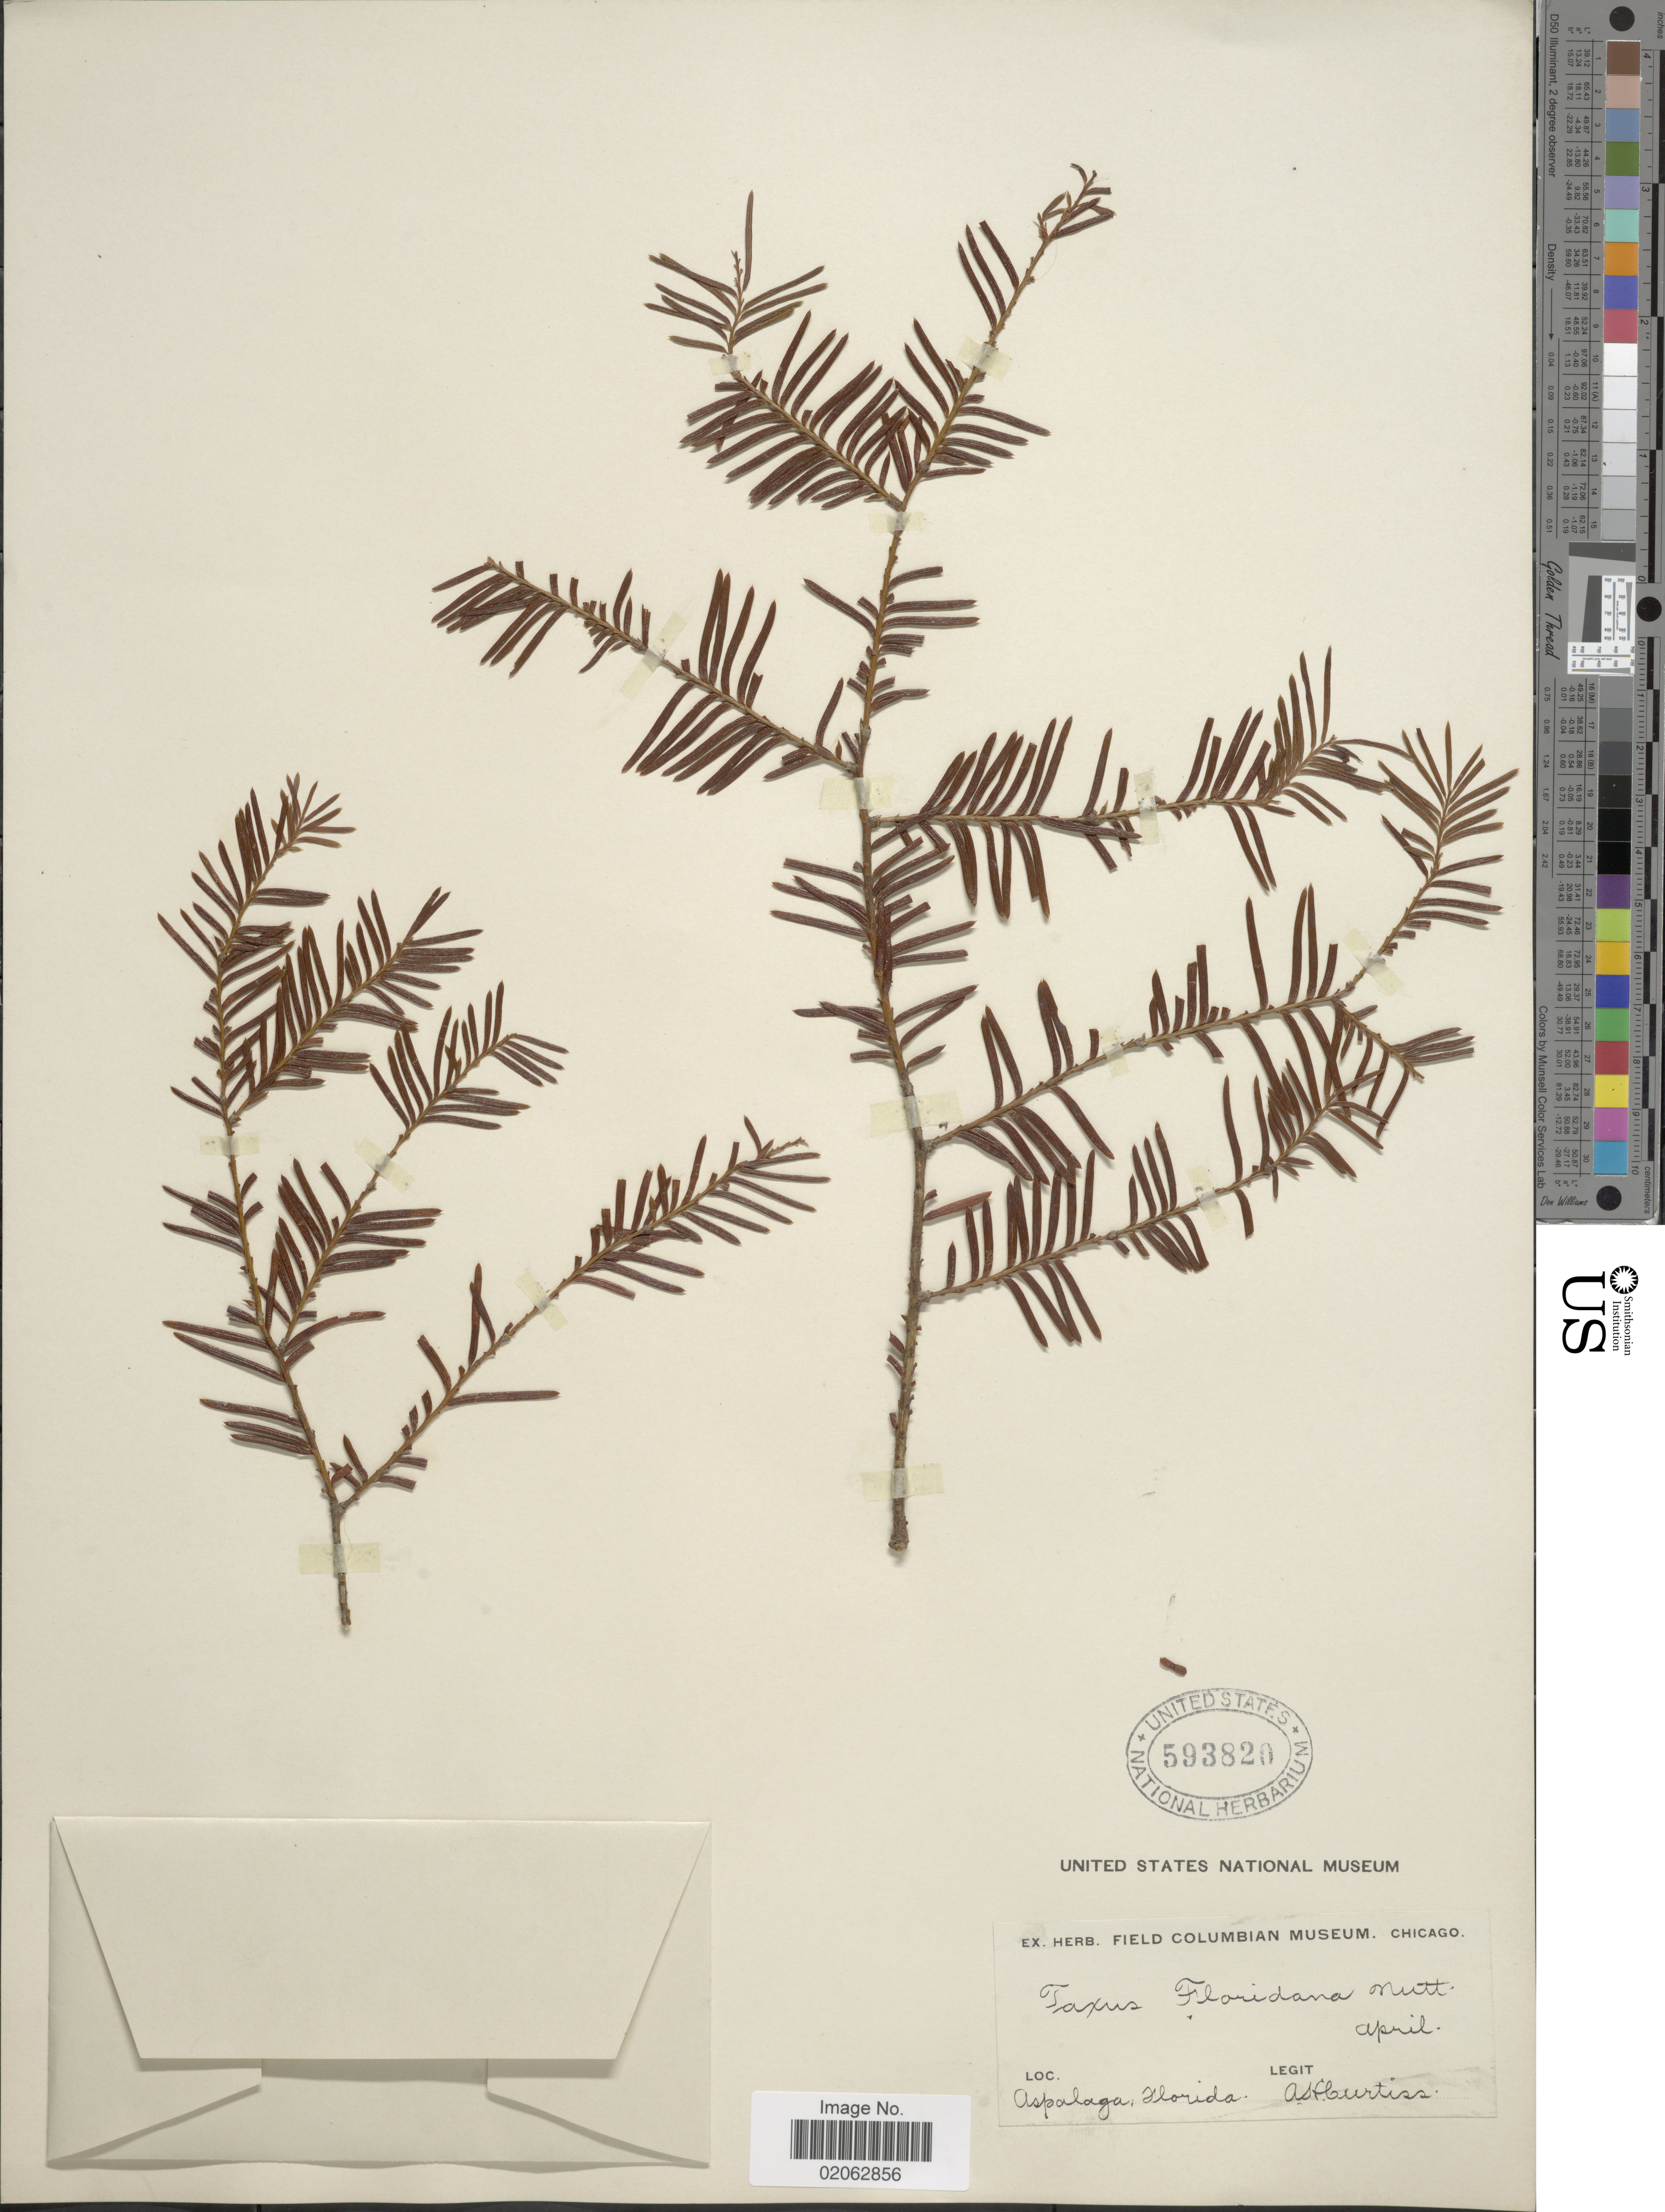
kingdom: Plantae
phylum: Tracheophyta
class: Pinopsida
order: Pinales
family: Taxaceae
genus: Taxus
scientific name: Taxus floridana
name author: Nutt. ex Chapm.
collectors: A. H. Curtiss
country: United States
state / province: Florida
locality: Aspalaga.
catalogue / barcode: US 593820